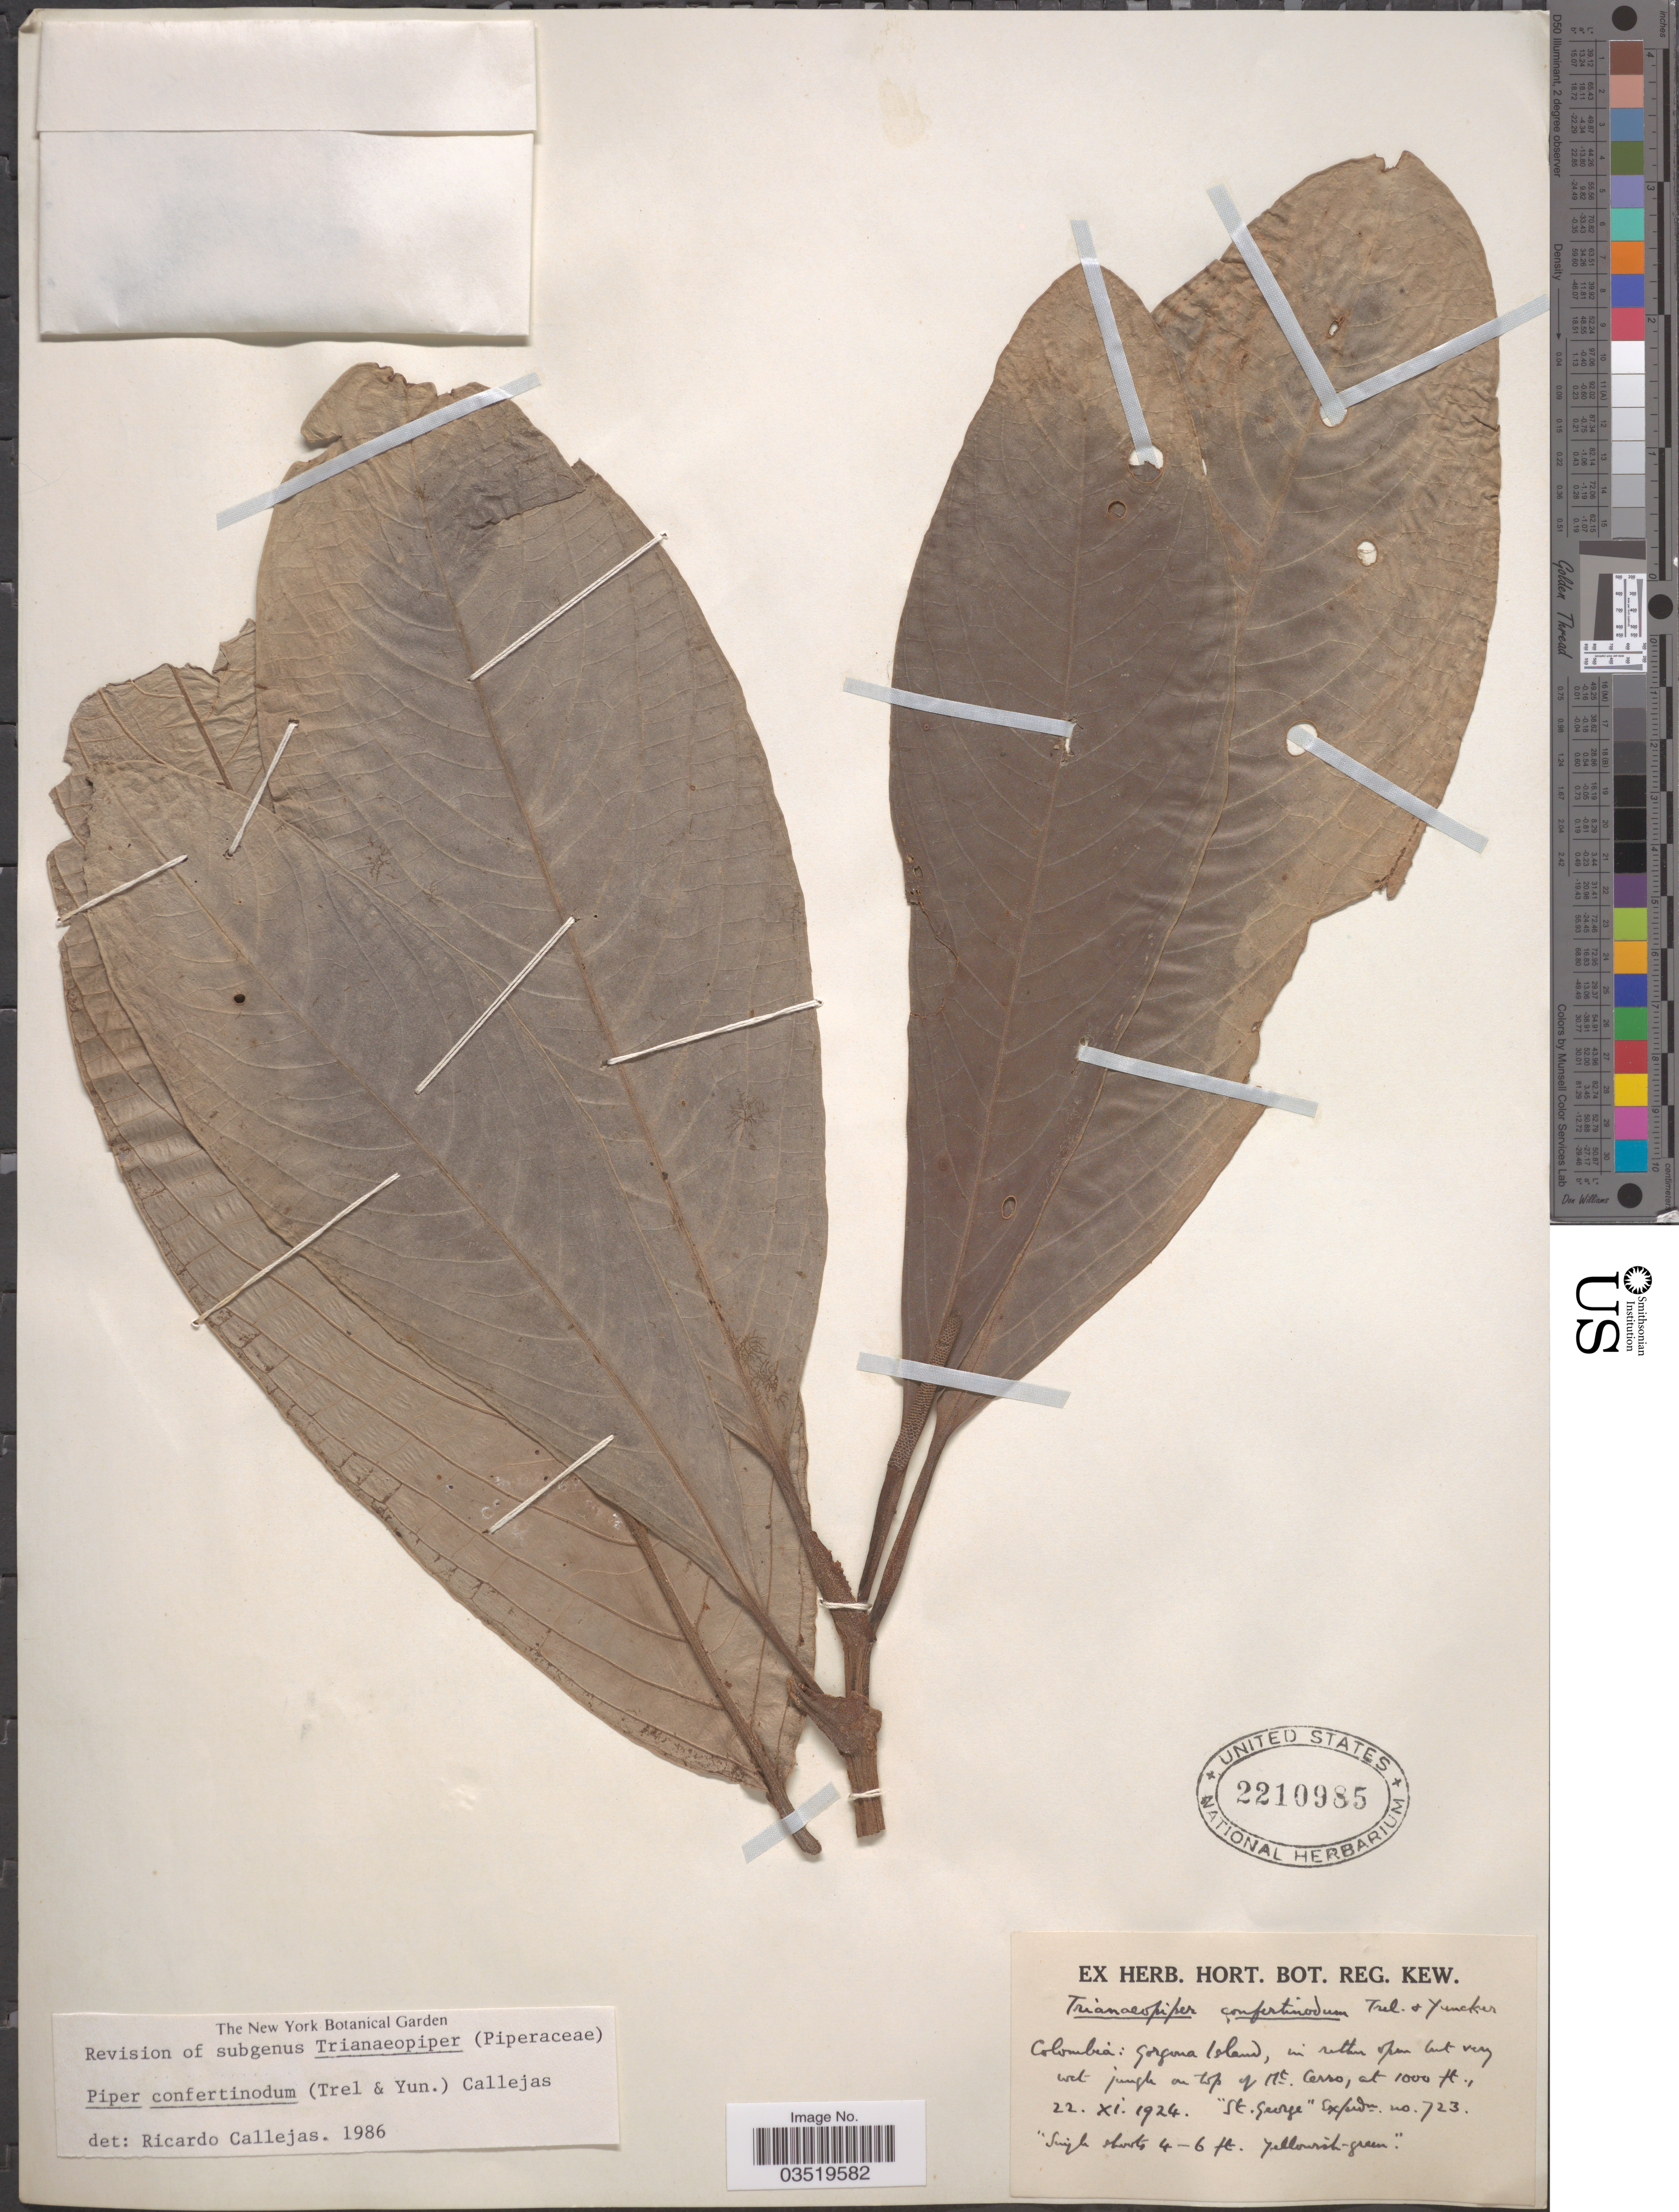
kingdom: Plantae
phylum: Tracheophyta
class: Magnoliopsida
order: Piperales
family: Piperaceae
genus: Piper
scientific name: Piper confertinodum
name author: (Trel. & Yunck.) Callejas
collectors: St. George Exped.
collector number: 723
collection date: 1924-11-22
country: Colombia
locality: Gorgona Island, wet jungle on top of Mt. Cerro.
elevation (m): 305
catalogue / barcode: US 2210985